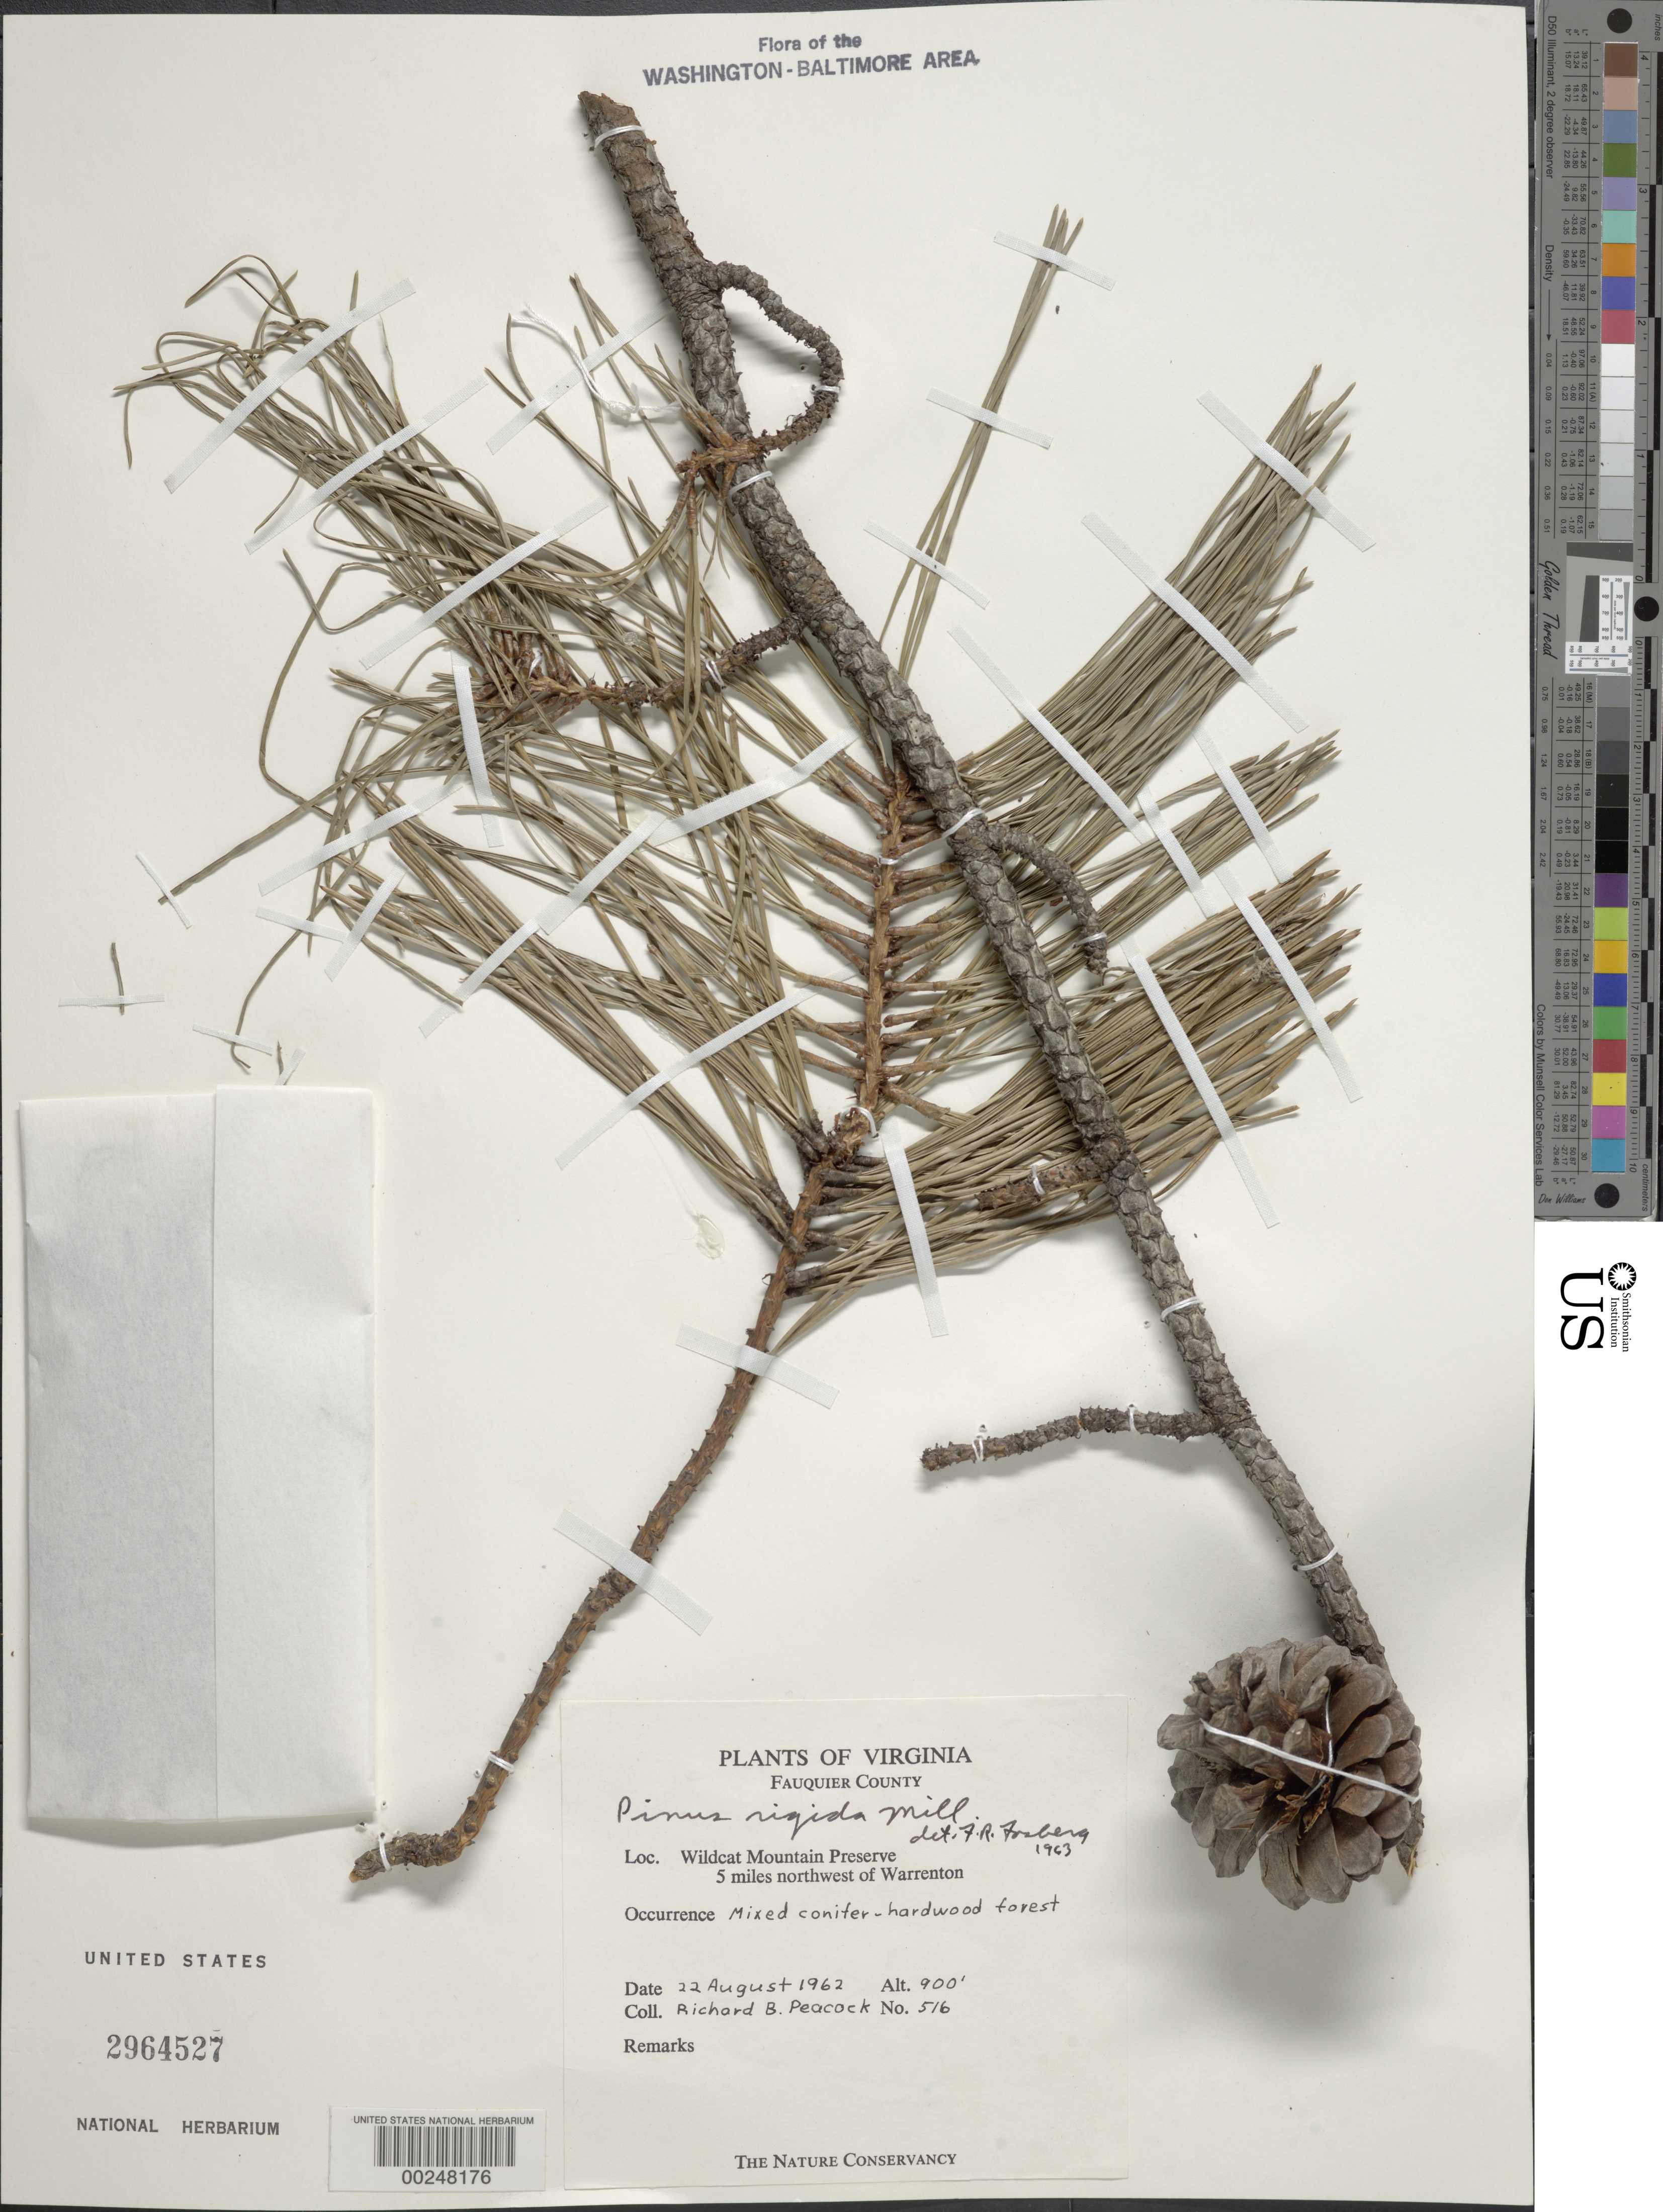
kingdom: Plantae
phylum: Tracheophyta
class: Pinopsida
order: Pinales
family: Pinaceae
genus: Pinus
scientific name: Pinus rigida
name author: Mill.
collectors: R. Peacock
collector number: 516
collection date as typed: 22 Aug 1962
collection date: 1962-08-22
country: United States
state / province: Virginia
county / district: Fauquier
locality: Wildcat Mountain Preserve, 5 miles northwest of Warrenton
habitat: Mixed conifer-hardwood forest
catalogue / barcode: US 2964527